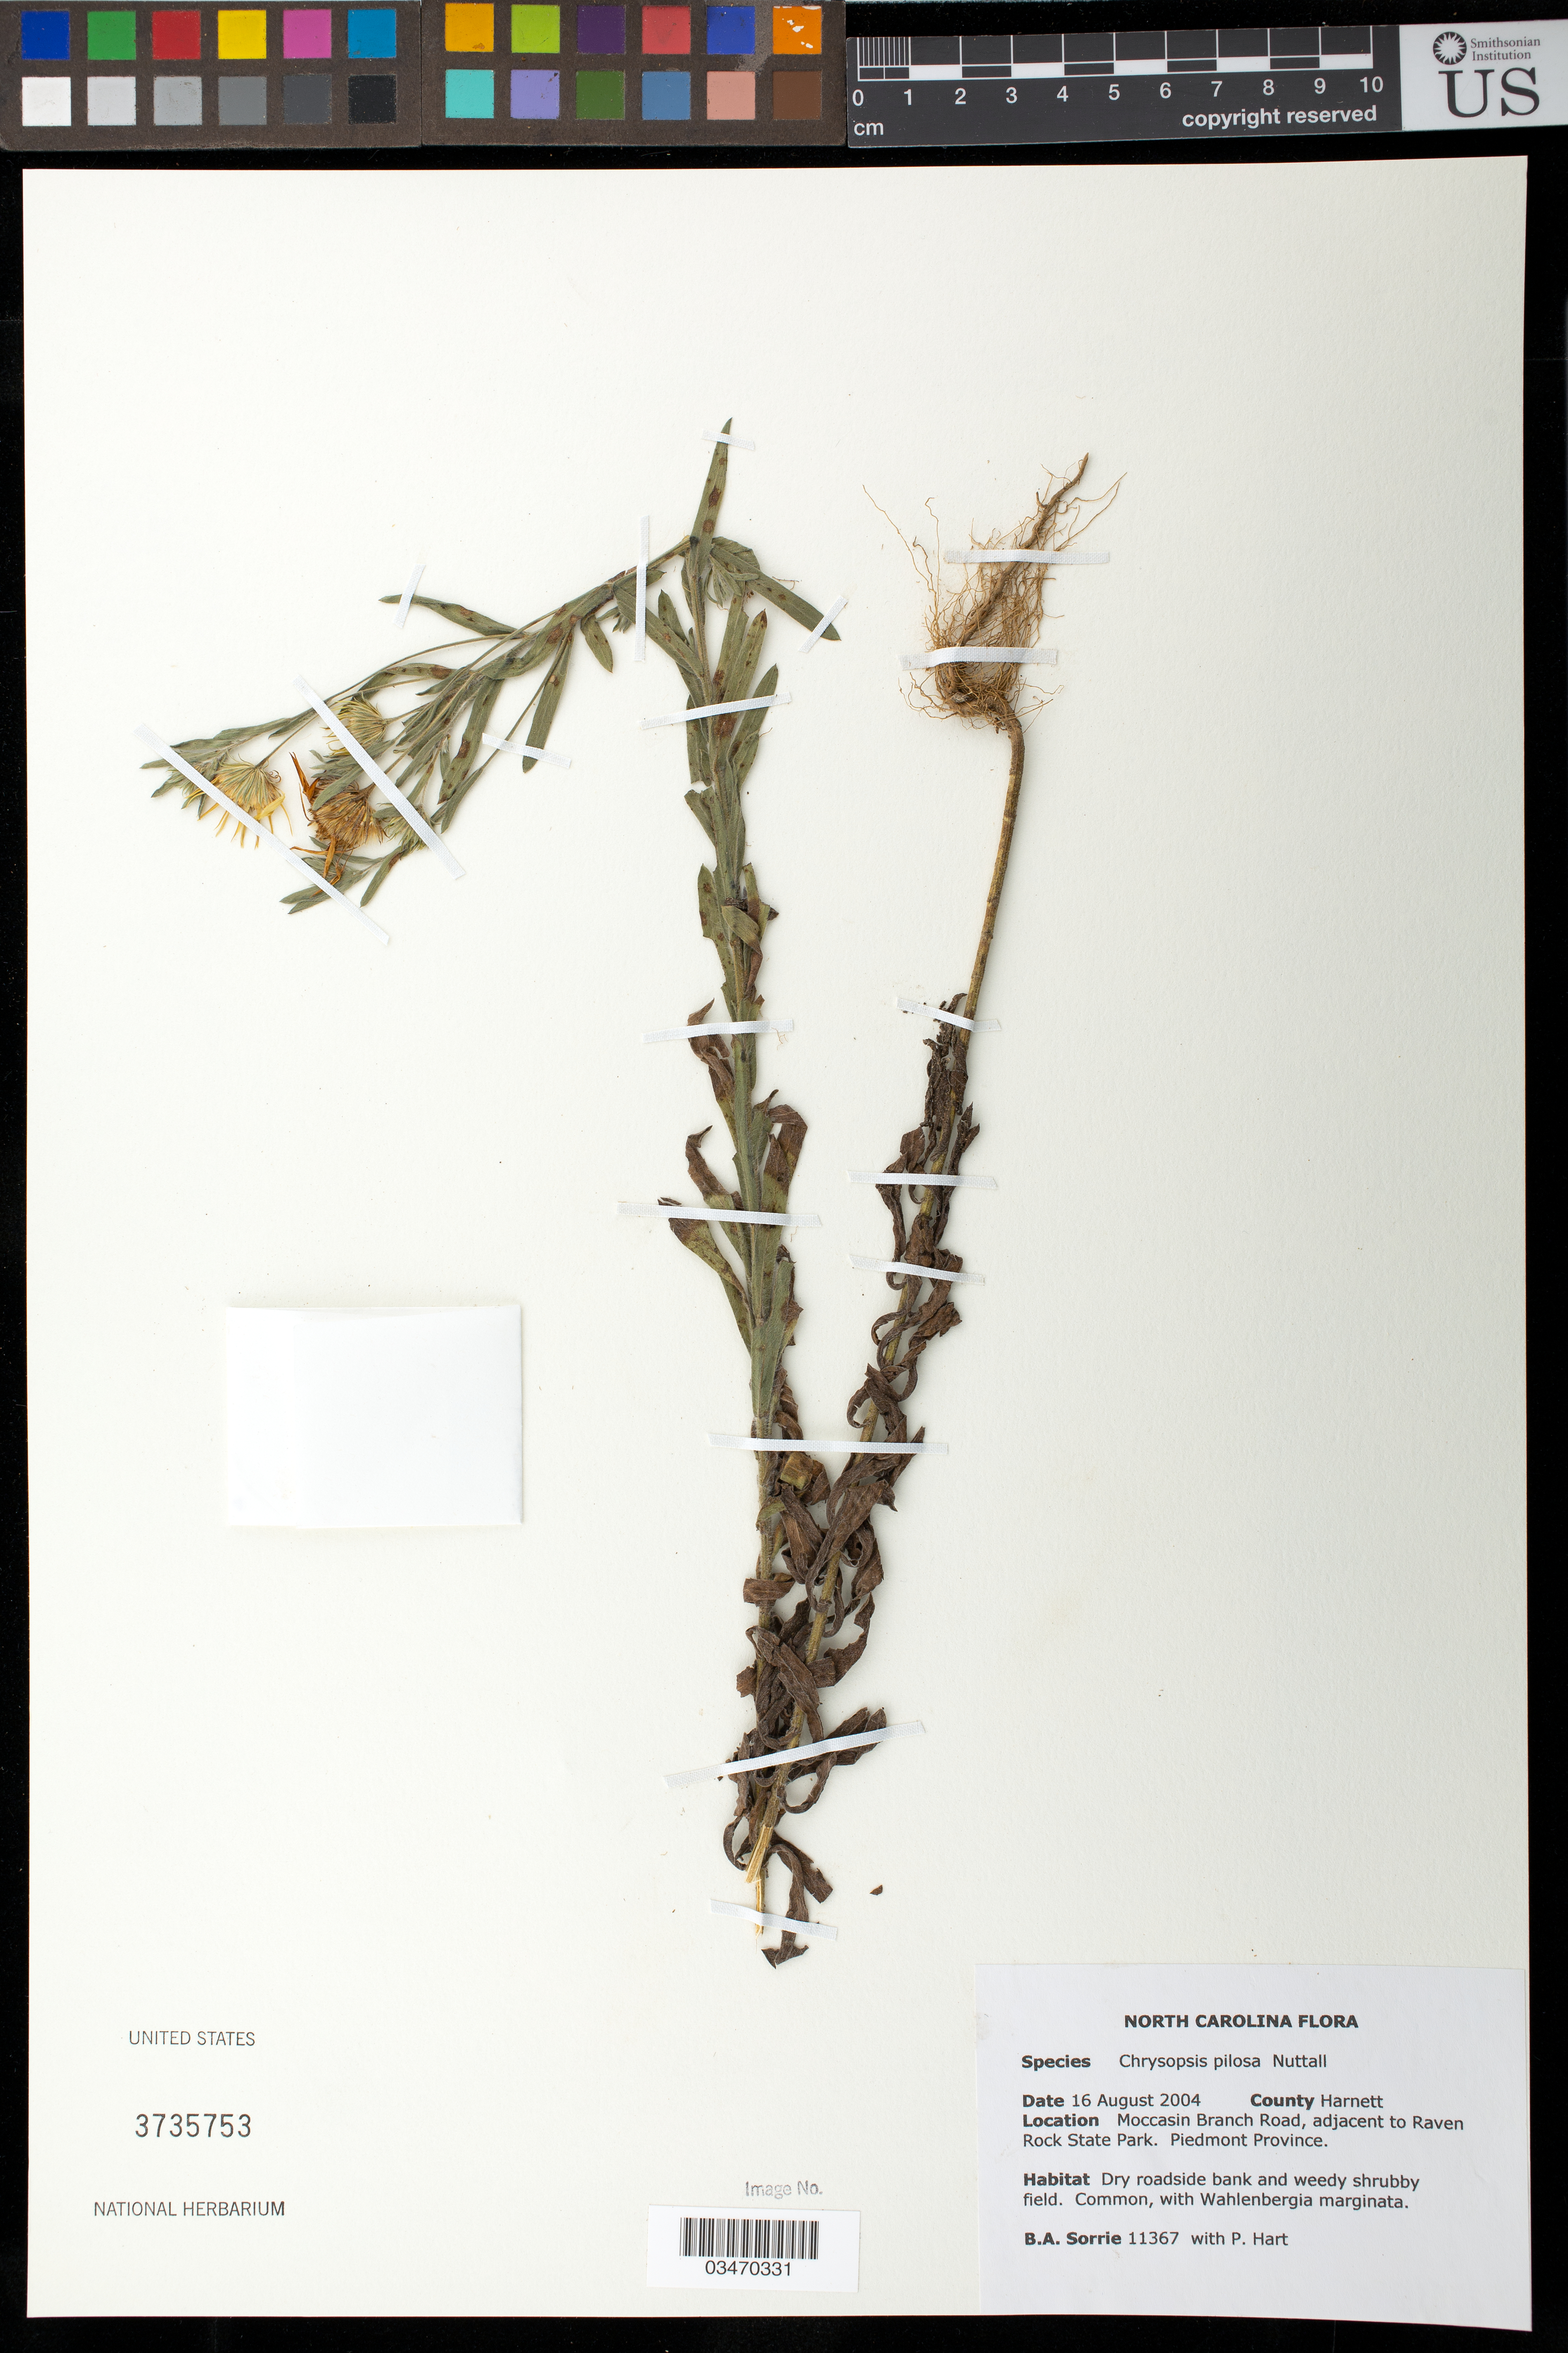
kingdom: Plantae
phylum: Tracheophyta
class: Magnoliopsida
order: Asterales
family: Asteraceae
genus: Chrysopsis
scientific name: Chrysopsis pilosa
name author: Nutt.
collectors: B. A. Sorrie & P. Hart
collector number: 11367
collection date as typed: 16 Aug 2004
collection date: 2004-08-16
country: United States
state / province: North Carolina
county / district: Harnett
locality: Moccasin Branch Road, adjacent to Raven Rock State Park. Piedmont Province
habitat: Dry roadside bank and weedy shrubby field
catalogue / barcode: US 3735753